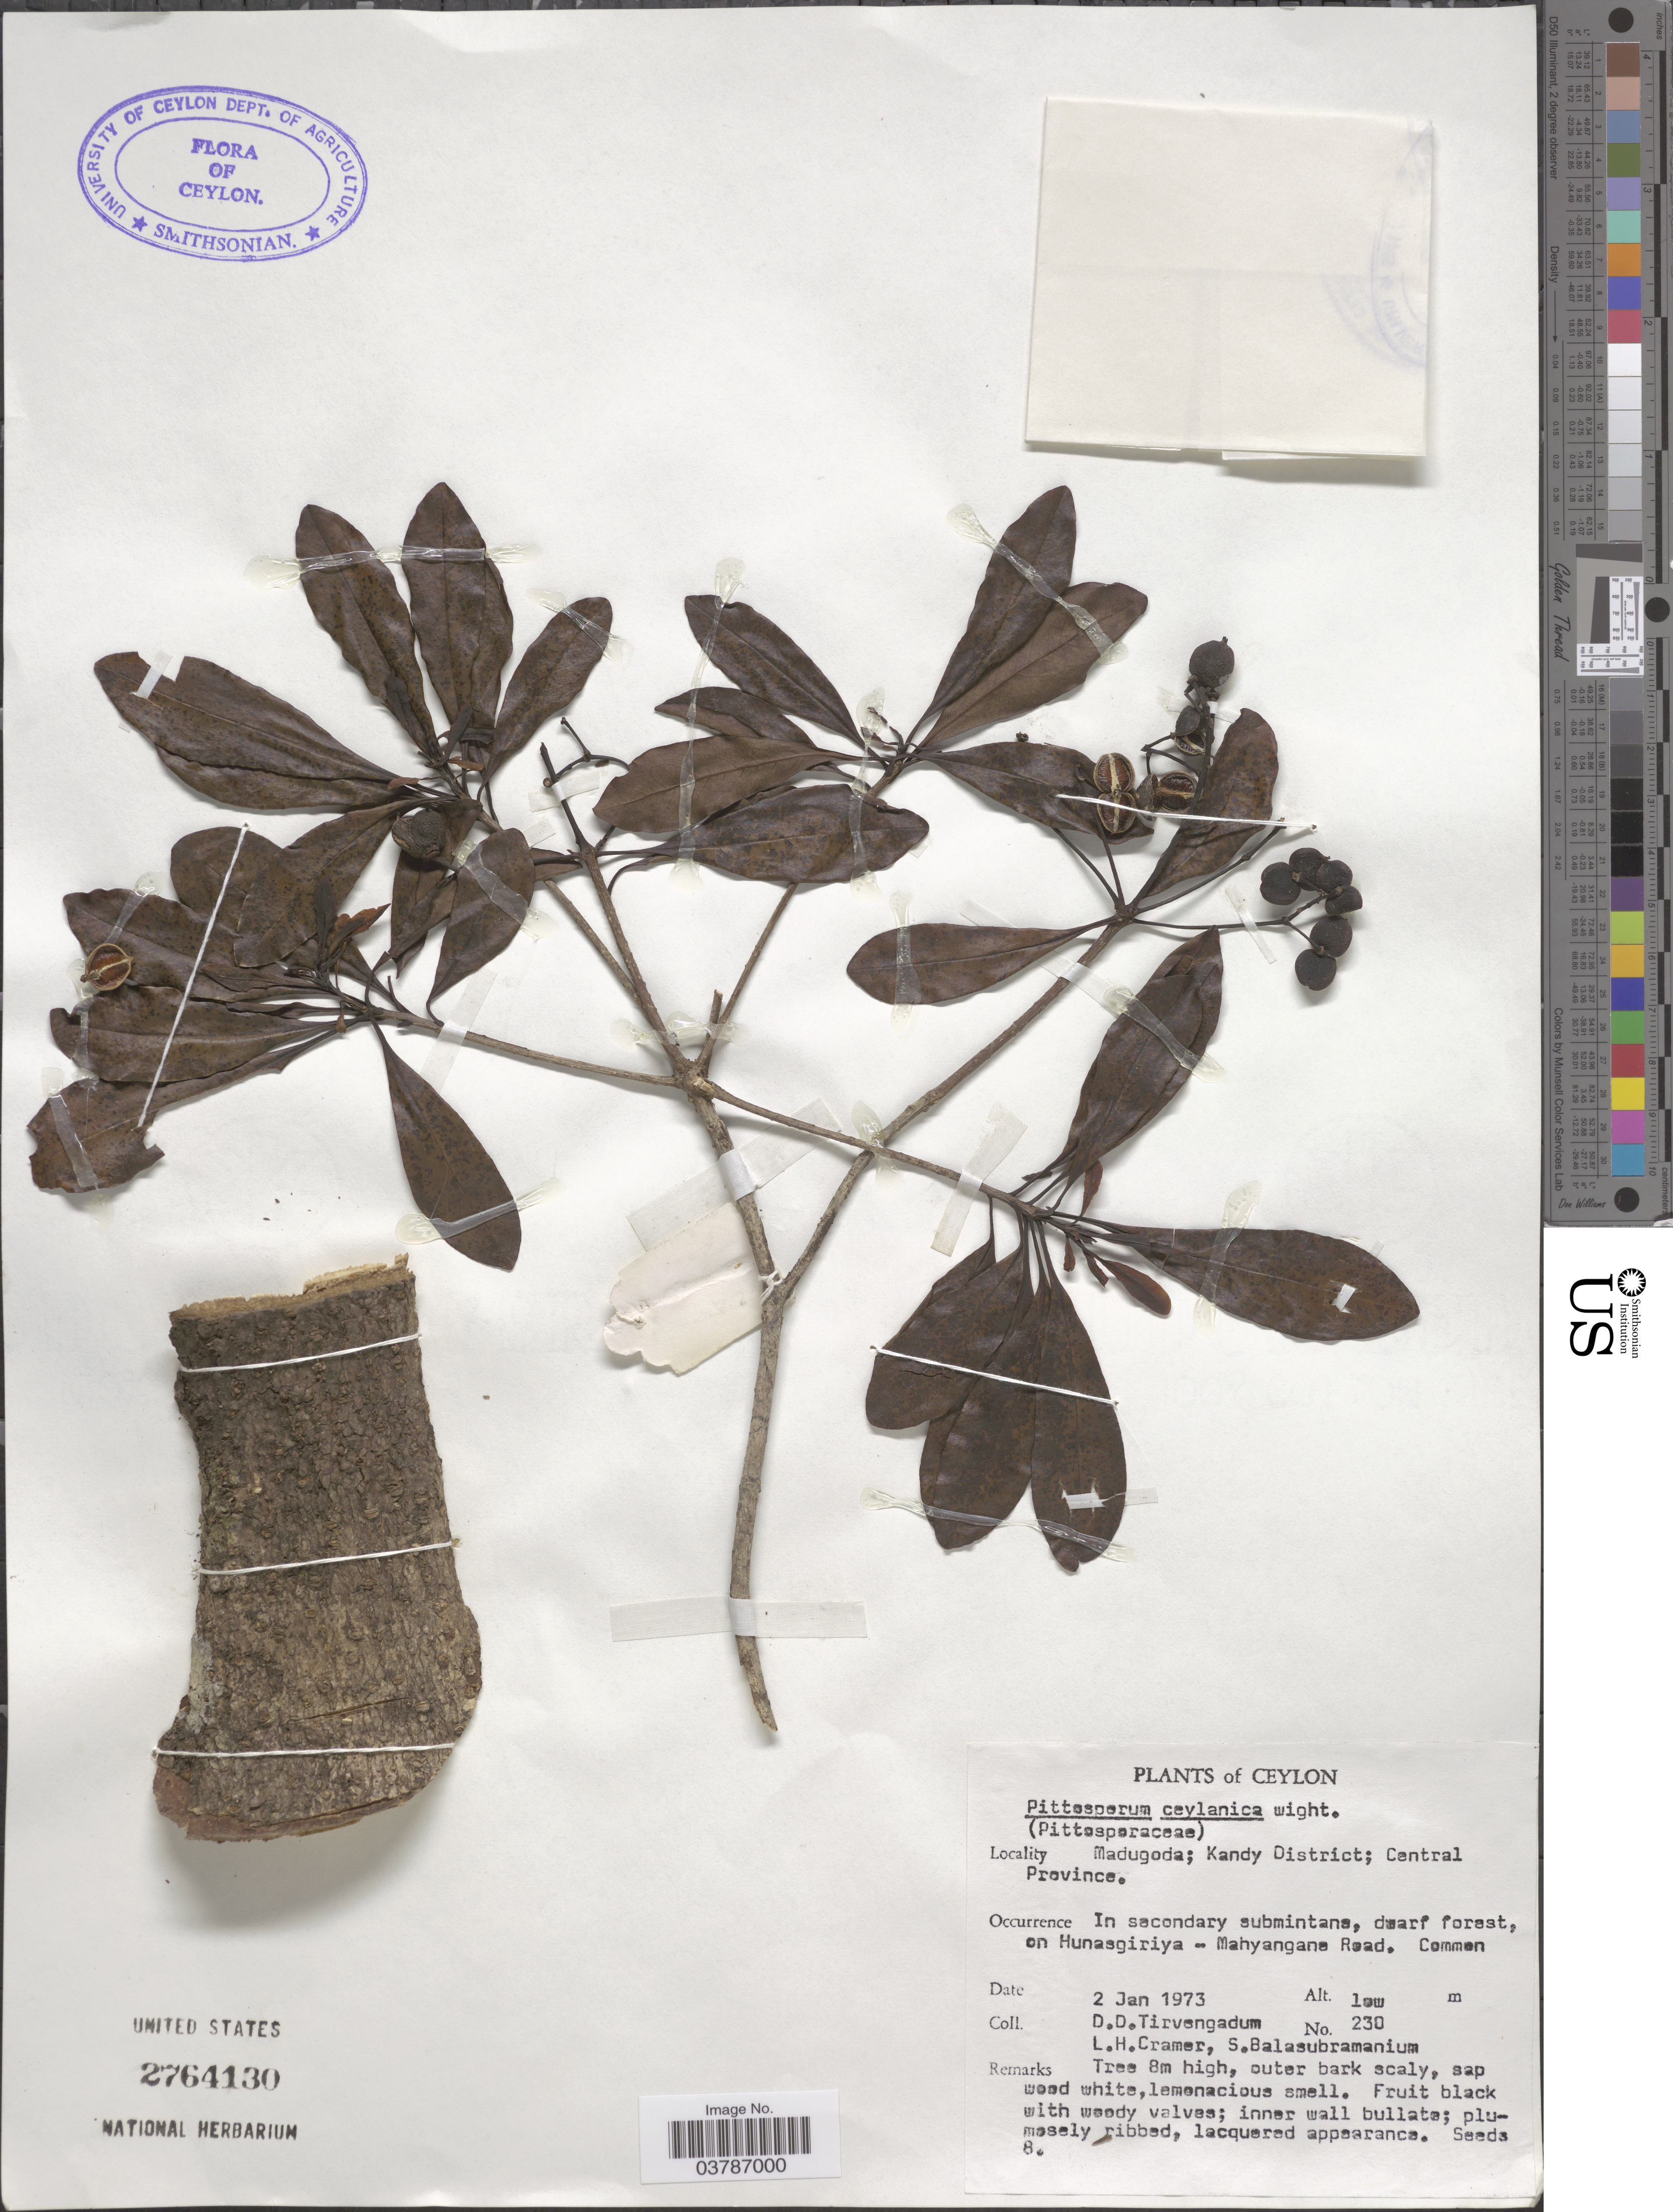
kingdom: Plantae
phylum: Tracheophyta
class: Magnoliopsida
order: Apiales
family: Pittosporaceae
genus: Pittosporum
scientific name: Pittosporum ceylanicum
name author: Wight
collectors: D. Tirvengadum, L. H. Cramer & S. Balasubramanium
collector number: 230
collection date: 1973-01-02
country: Sri Lanka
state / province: Central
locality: Ceylon. Madugoda; Kandy District. In secondary submintans, dwarf forest, on Hunasgiriya - Mahyangane Road.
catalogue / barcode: US 2764130